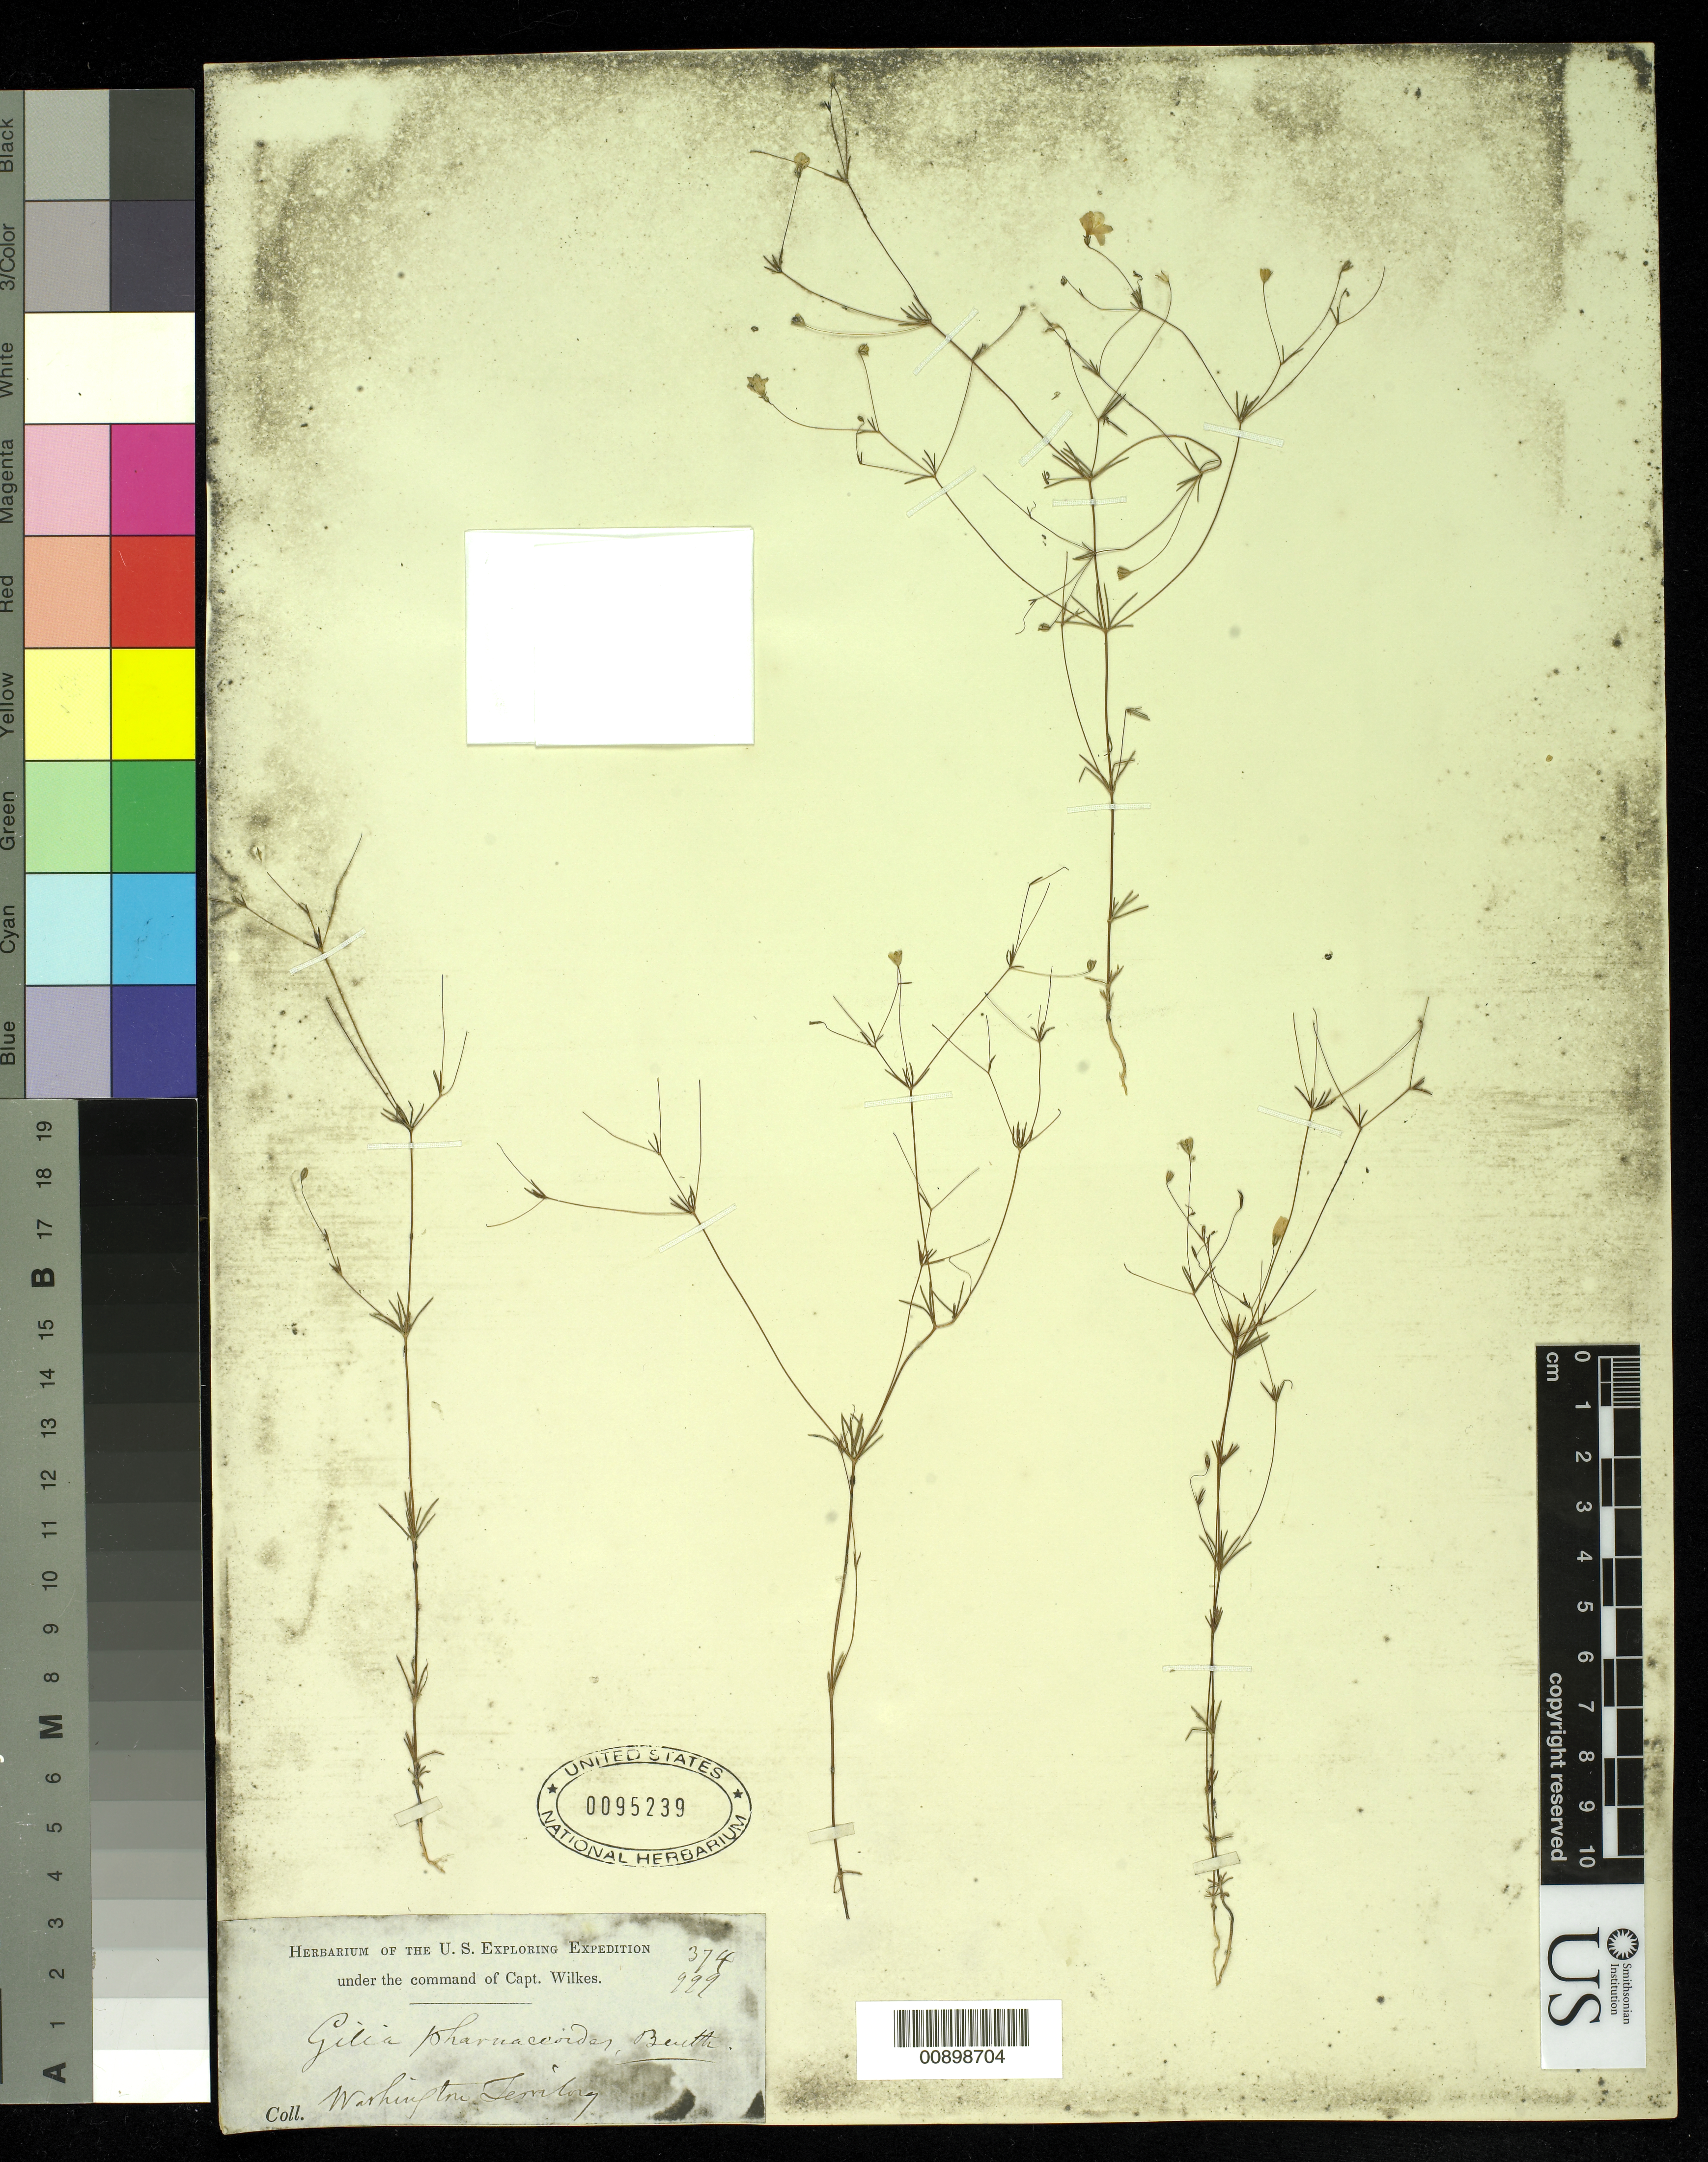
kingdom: Plantae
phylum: Tracheophyta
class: Magnoliopsida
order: Ericales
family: Polemoniaceae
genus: Leptosiphon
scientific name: Leptosiphon liniflorus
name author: (Benth.) J.M. Porter & L.A. Johnson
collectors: Wilkes Explor. Exped.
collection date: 1838/1842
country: United States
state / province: Washington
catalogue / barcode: US 95239